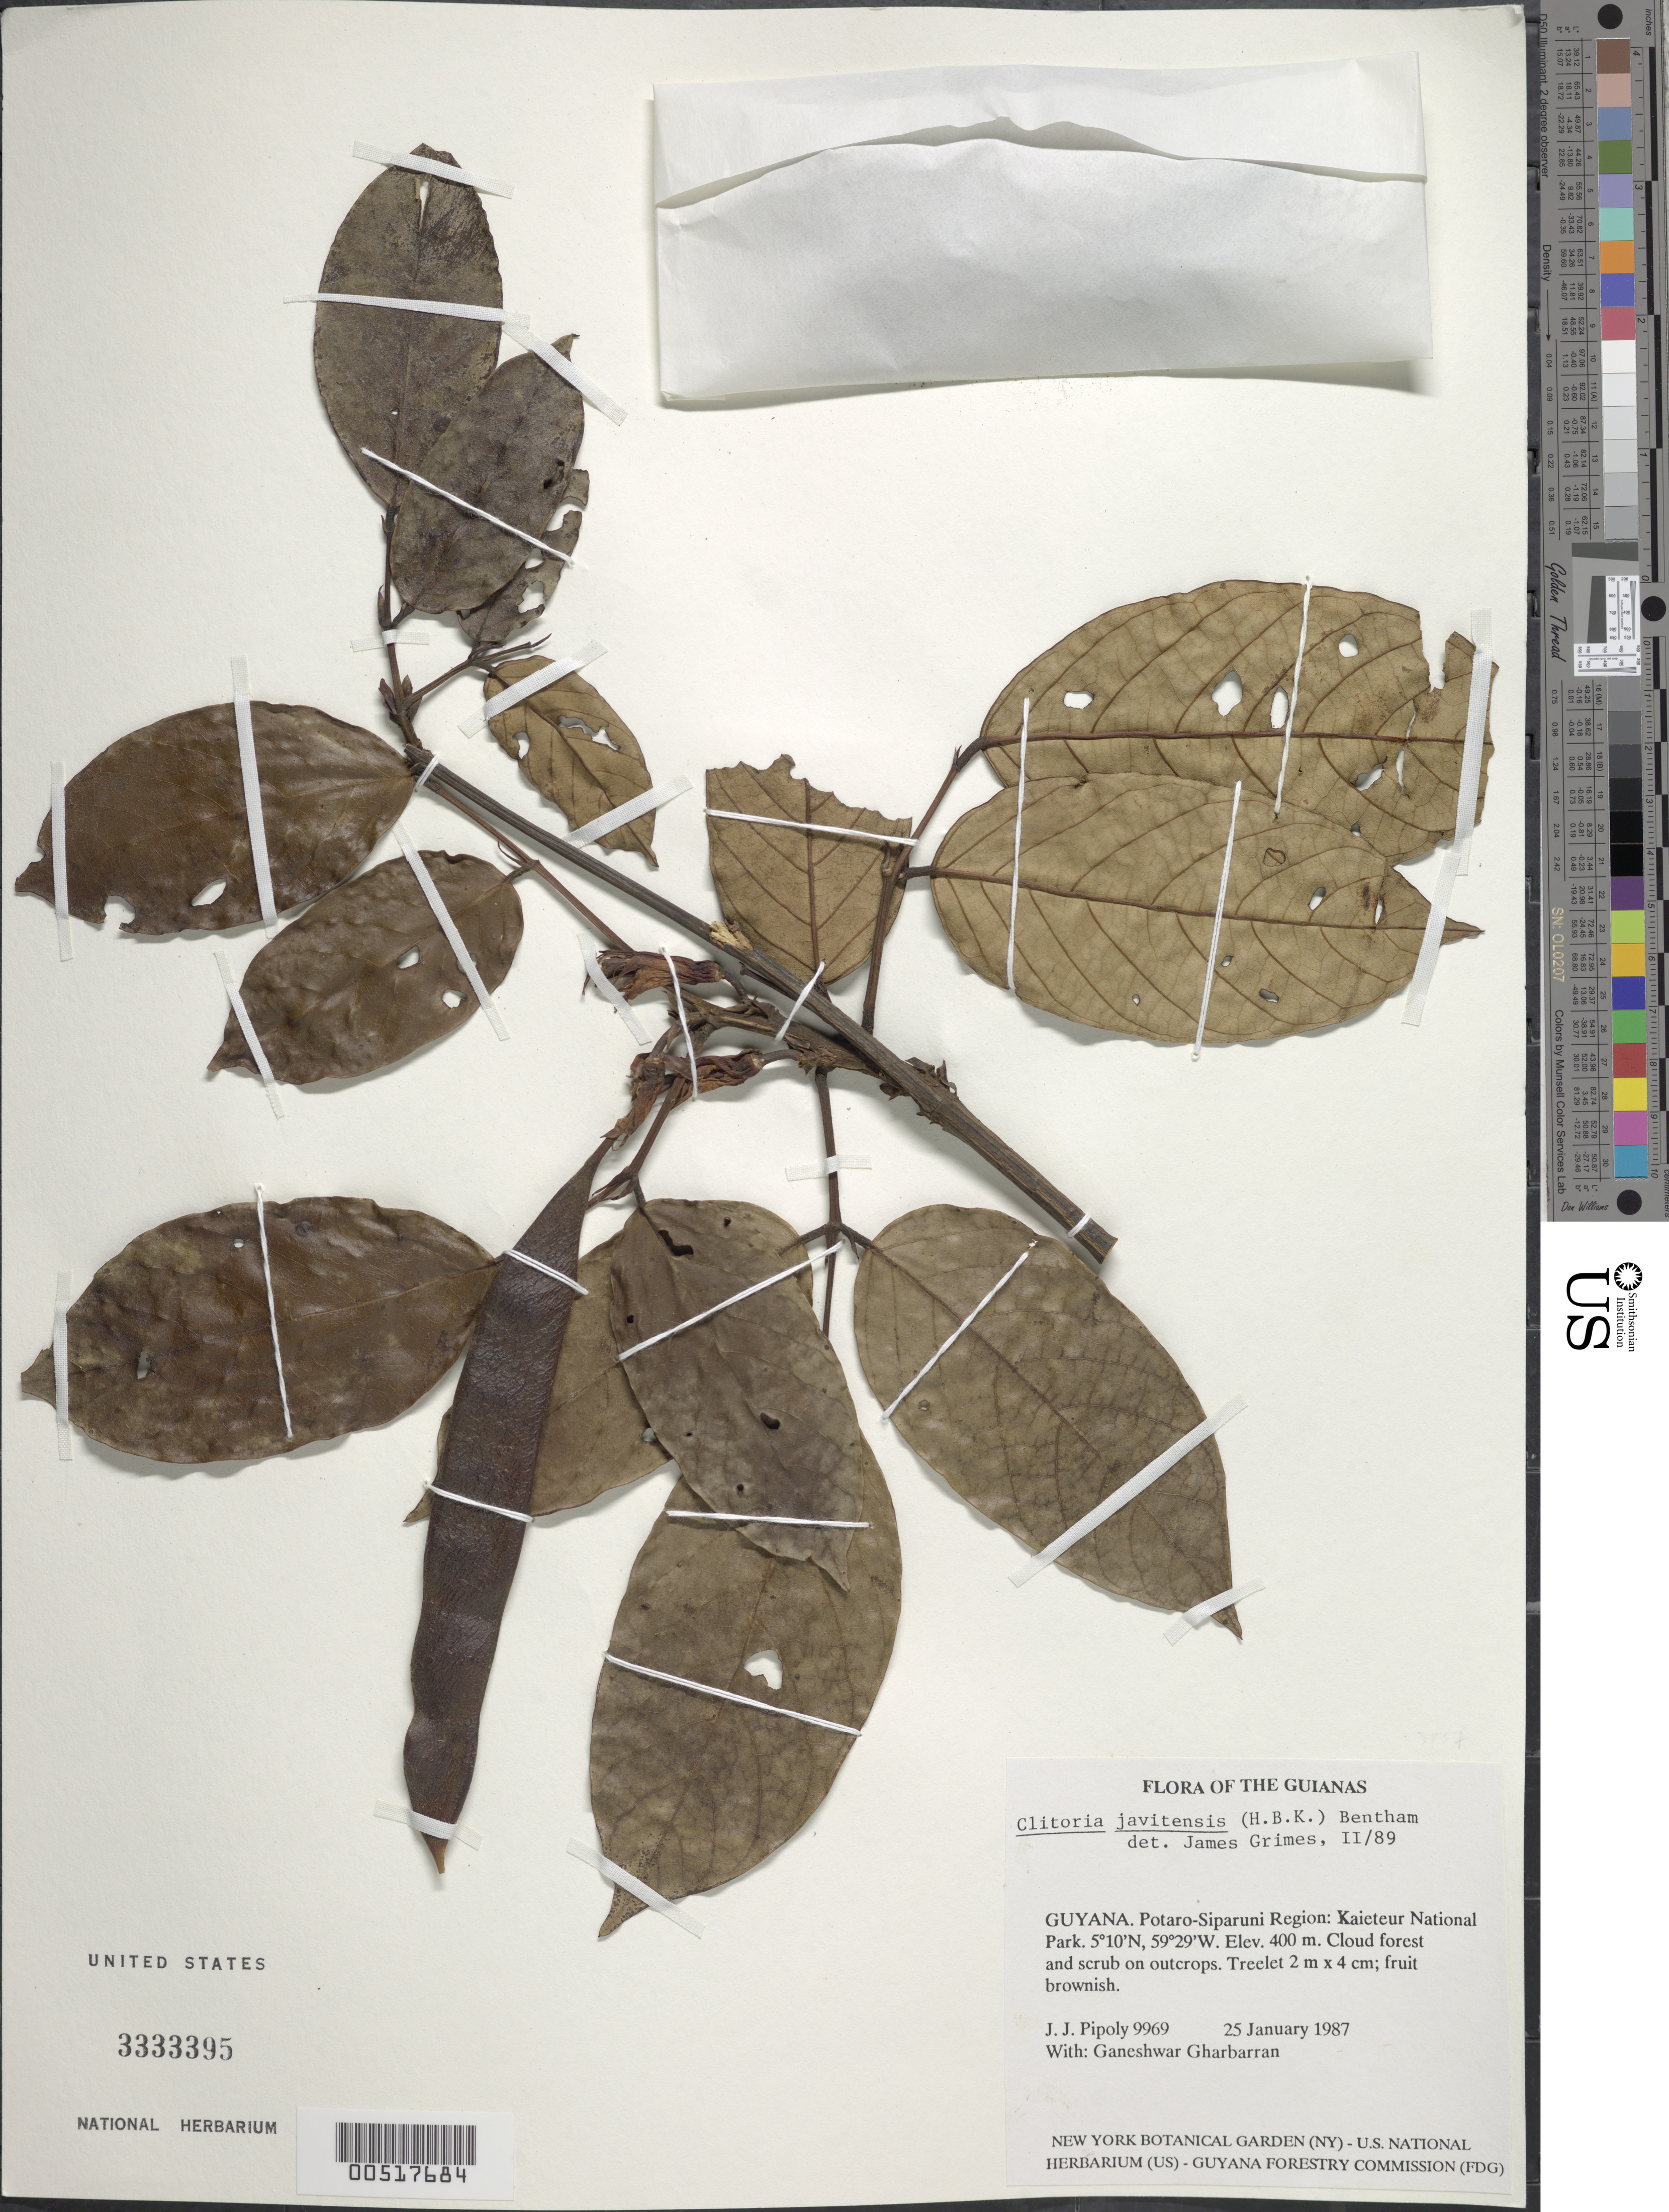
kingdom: Plantae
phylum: Tracheophyta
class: Magnoliopsida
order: Fabales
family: Fabaceae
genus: Clitoria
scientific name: Clitoria javitensis var. javitensis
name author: (Kunth) Benth.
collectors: J. J. Pipoly & G. Gharbarran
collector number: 9969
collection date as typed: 25 January 1987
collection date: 1987-01-25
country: Guyana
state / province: Potaro-Siparuni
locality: Kaieteur National Park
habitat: Cloud forest and scrub on outcrops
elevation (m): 400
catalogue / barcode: US 3333395